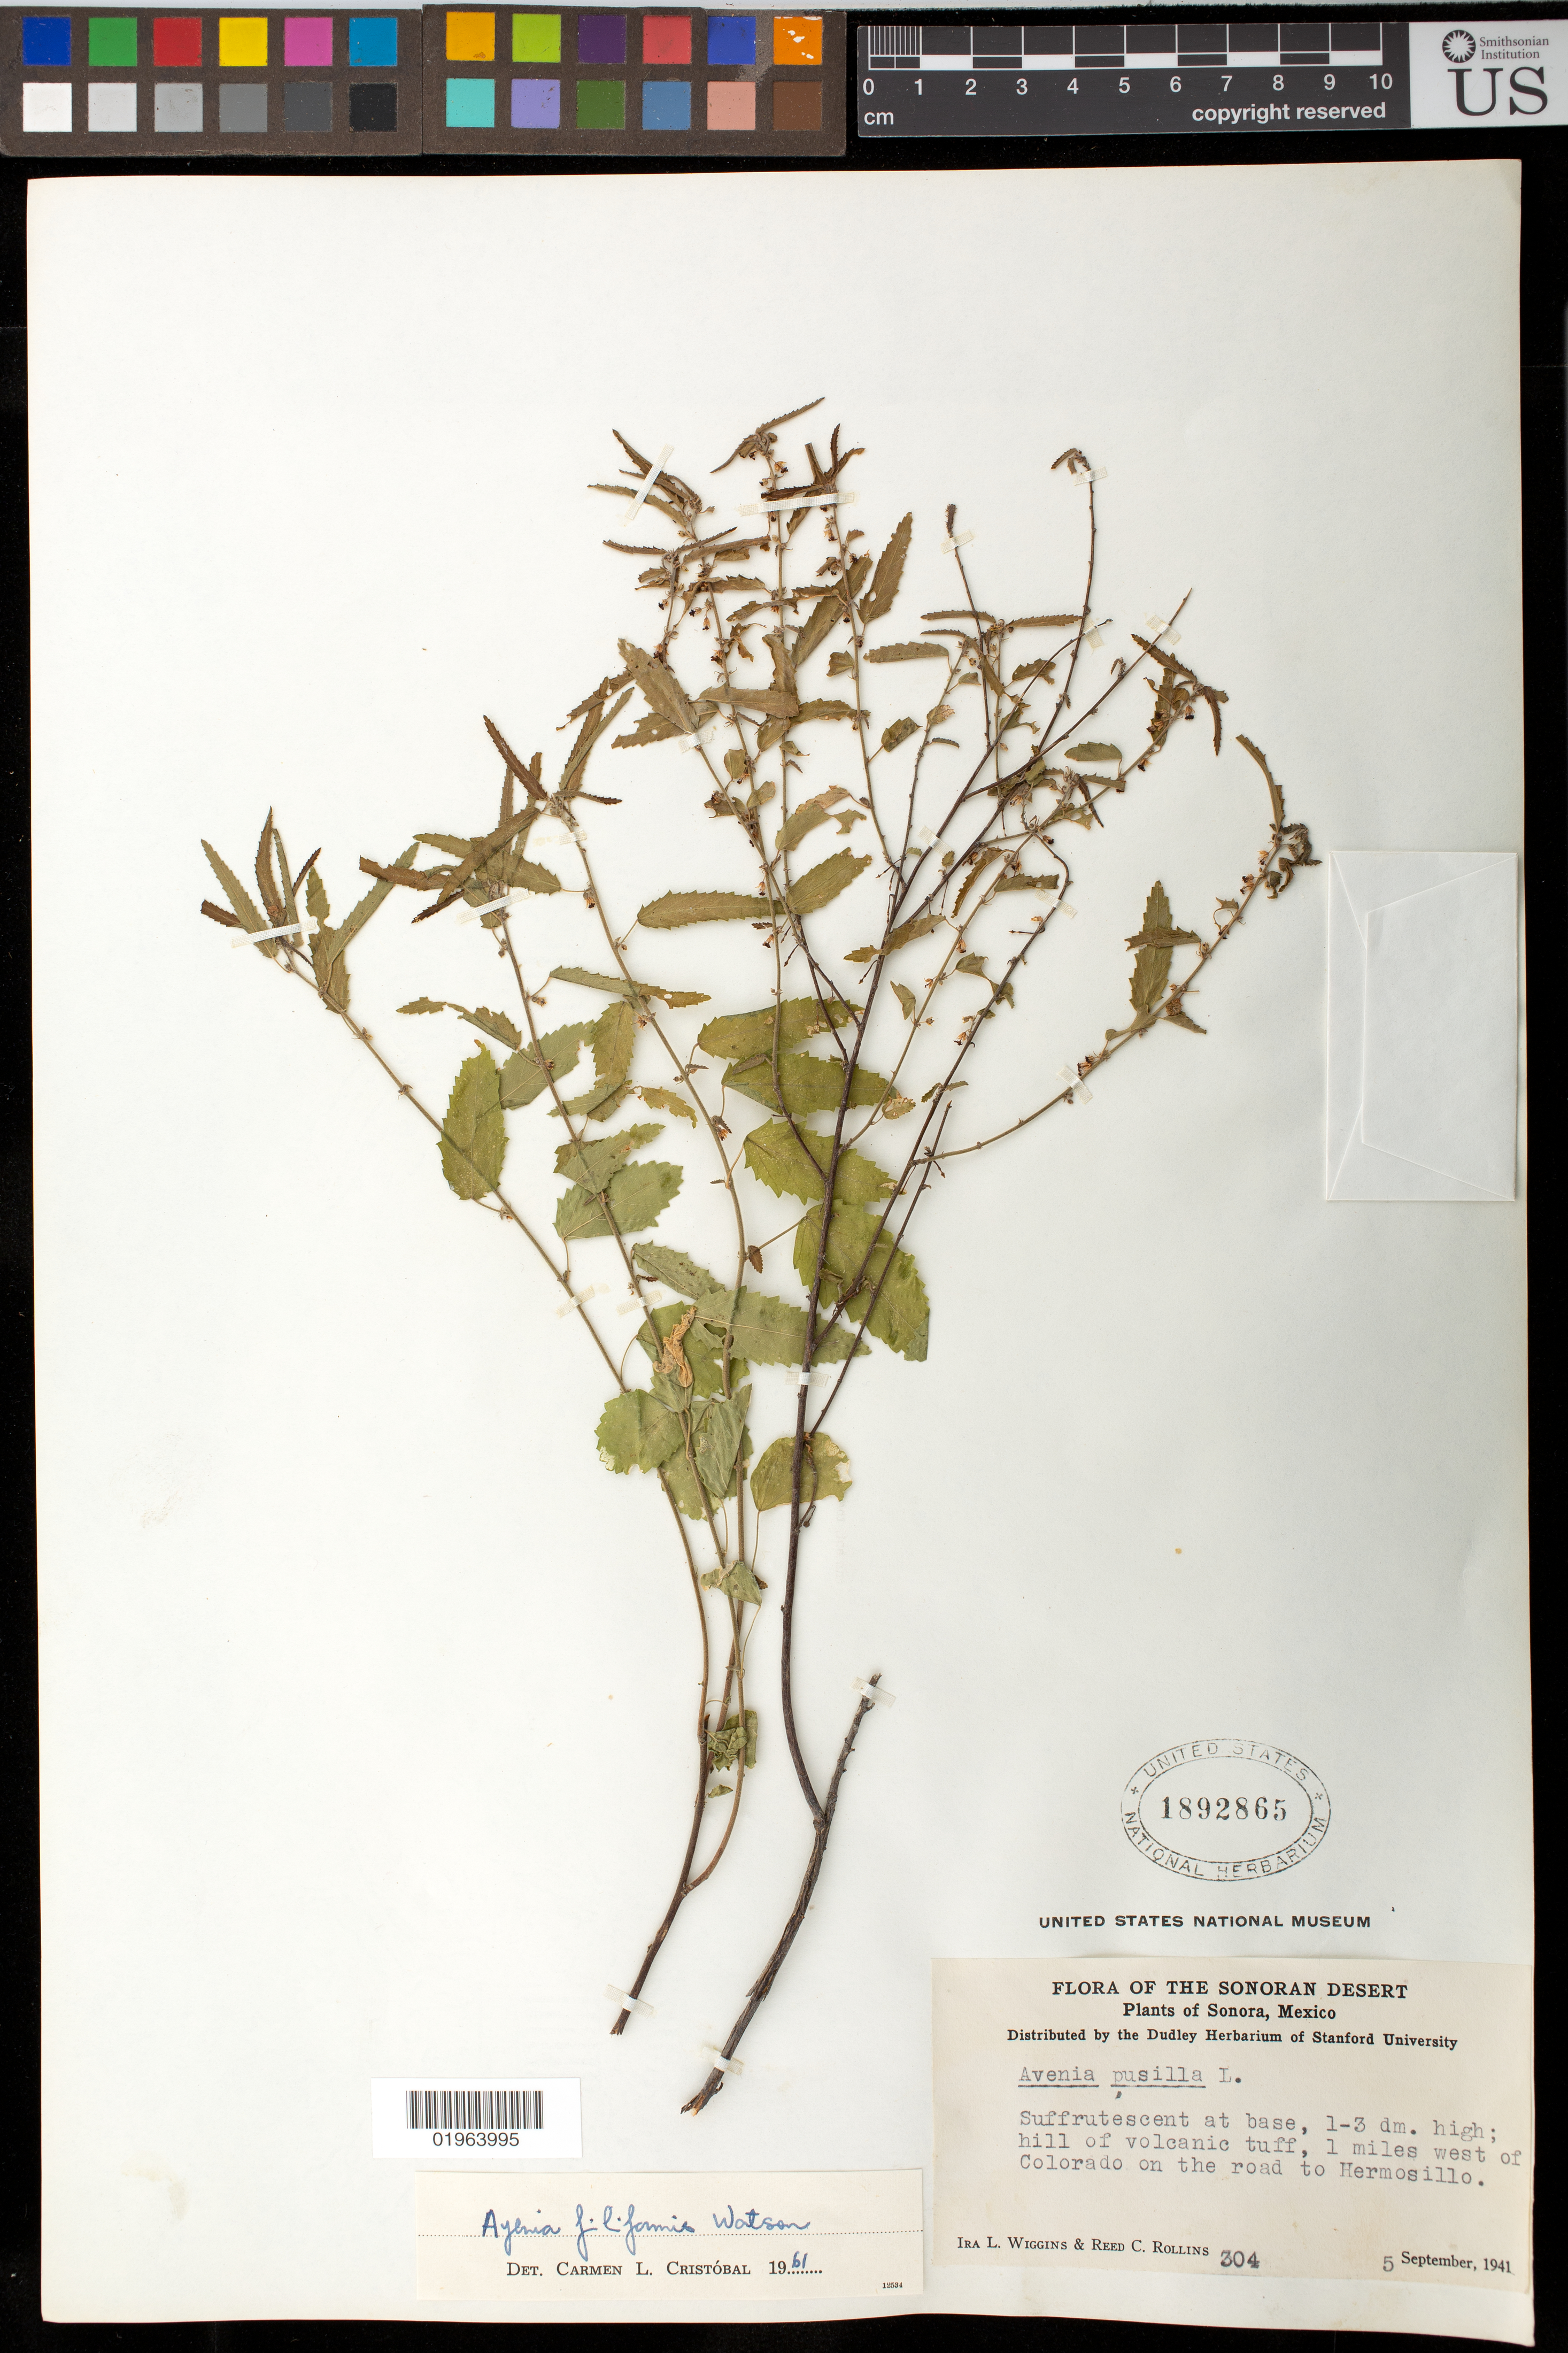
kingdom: Plantae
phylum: Tracheophyta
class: Magnoliopsida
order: Malvales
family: Malvaceae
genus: Ayenia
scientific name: Ayenia filiformis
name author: S. Watson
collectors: I. L. Wiggins & R. C. Rollins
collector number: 304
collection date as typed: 5 Sep 1941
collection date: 1941-09-05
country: Mexico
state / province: Sonora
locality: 1 mi W of Colorado on the road to Hermosillo.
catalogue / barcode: US 1892865